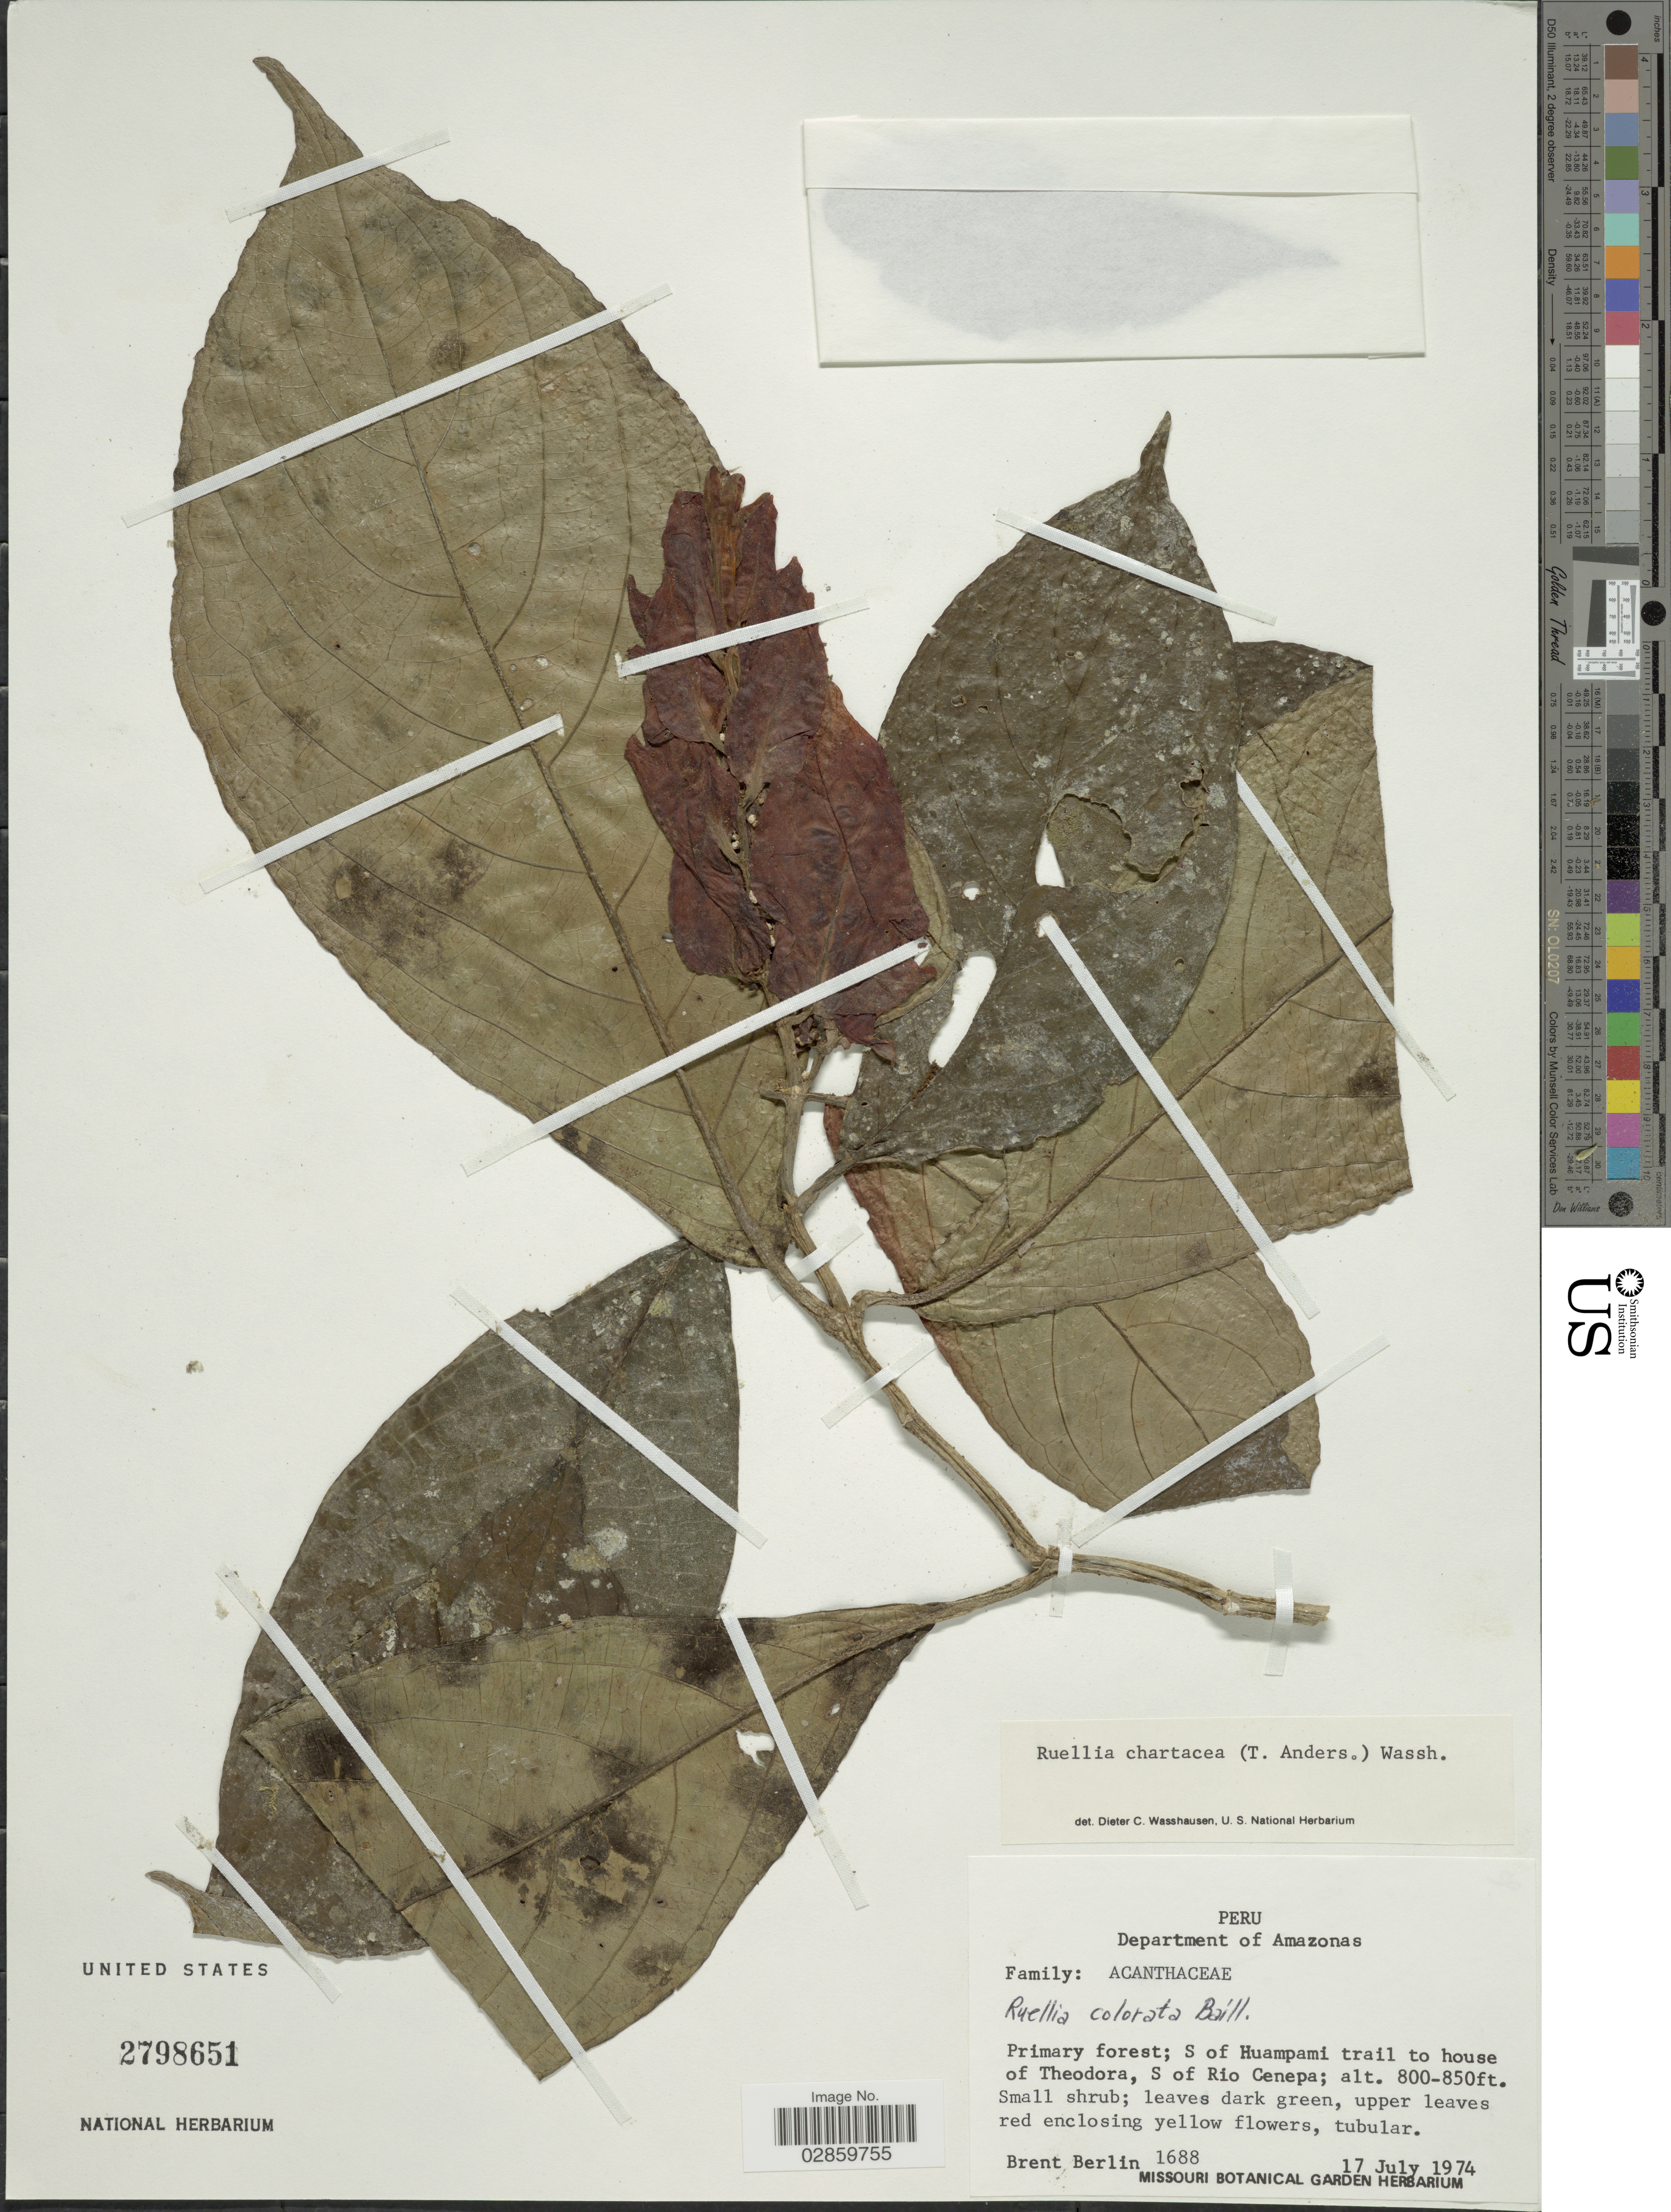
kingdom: Plantae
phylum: Tracheophyta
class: Magnoliopsida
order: Lamiales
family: Acanthaceae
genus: Ruellia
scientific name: Ruellia chartacea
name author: (T. Anderson) Wassh.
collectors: B. Berlin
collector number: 1688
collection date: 1974-07-17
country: Peru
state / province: Amazonas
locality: Department of Amazonas. S of Huampami trail to house of Theodora, S of Rio Cenepa.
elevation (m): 244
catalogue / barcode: US 2798651